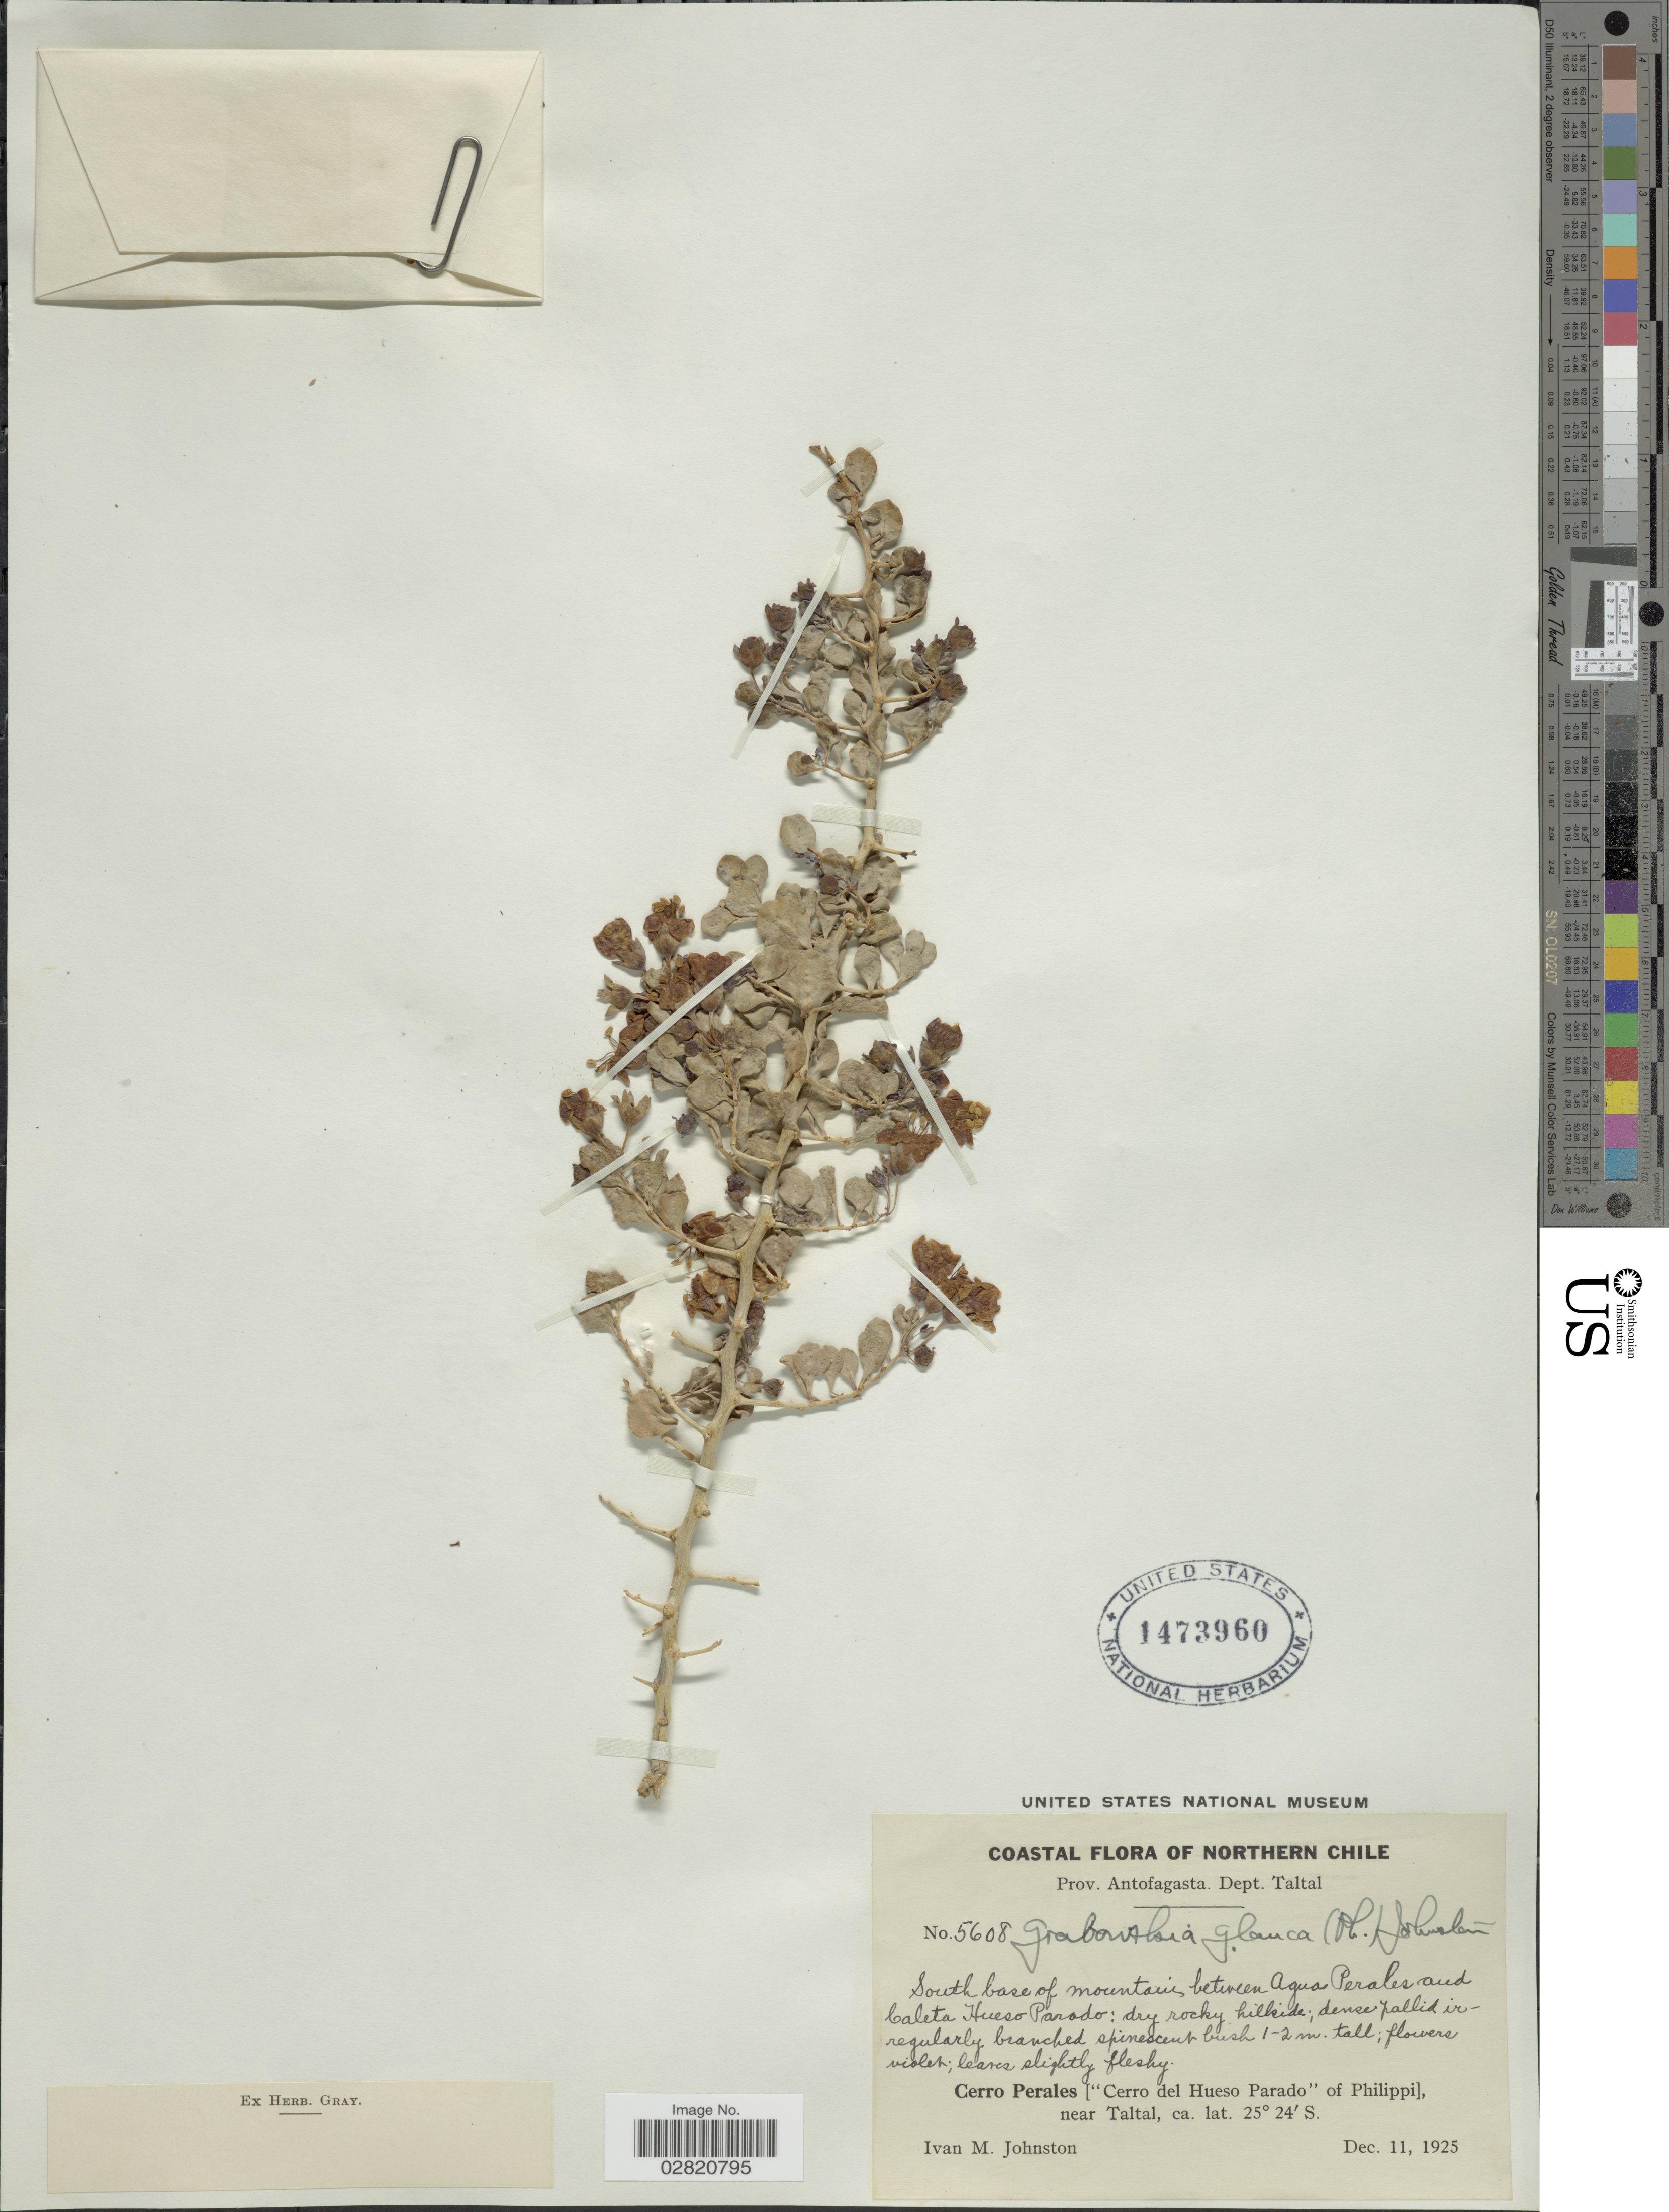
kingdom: Plantae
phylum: Tracheophyta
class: Magnoliopsida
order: Solanales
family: Solanaceae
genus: Grabowskia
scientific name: Grabowskia glauca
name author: (Phil.) I.M. Johnst.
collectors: I.M. Johnston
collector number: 5608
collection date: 1925-12-11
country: Chile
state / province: Antofagasta (II)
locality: Northern Chile. South base of mountains between Agua Perales and Caleta Hueso Parado. Cerro Perales ["Cerro del Hueso Parado" of Philippi], near Taltal.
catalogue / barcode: US 1473960